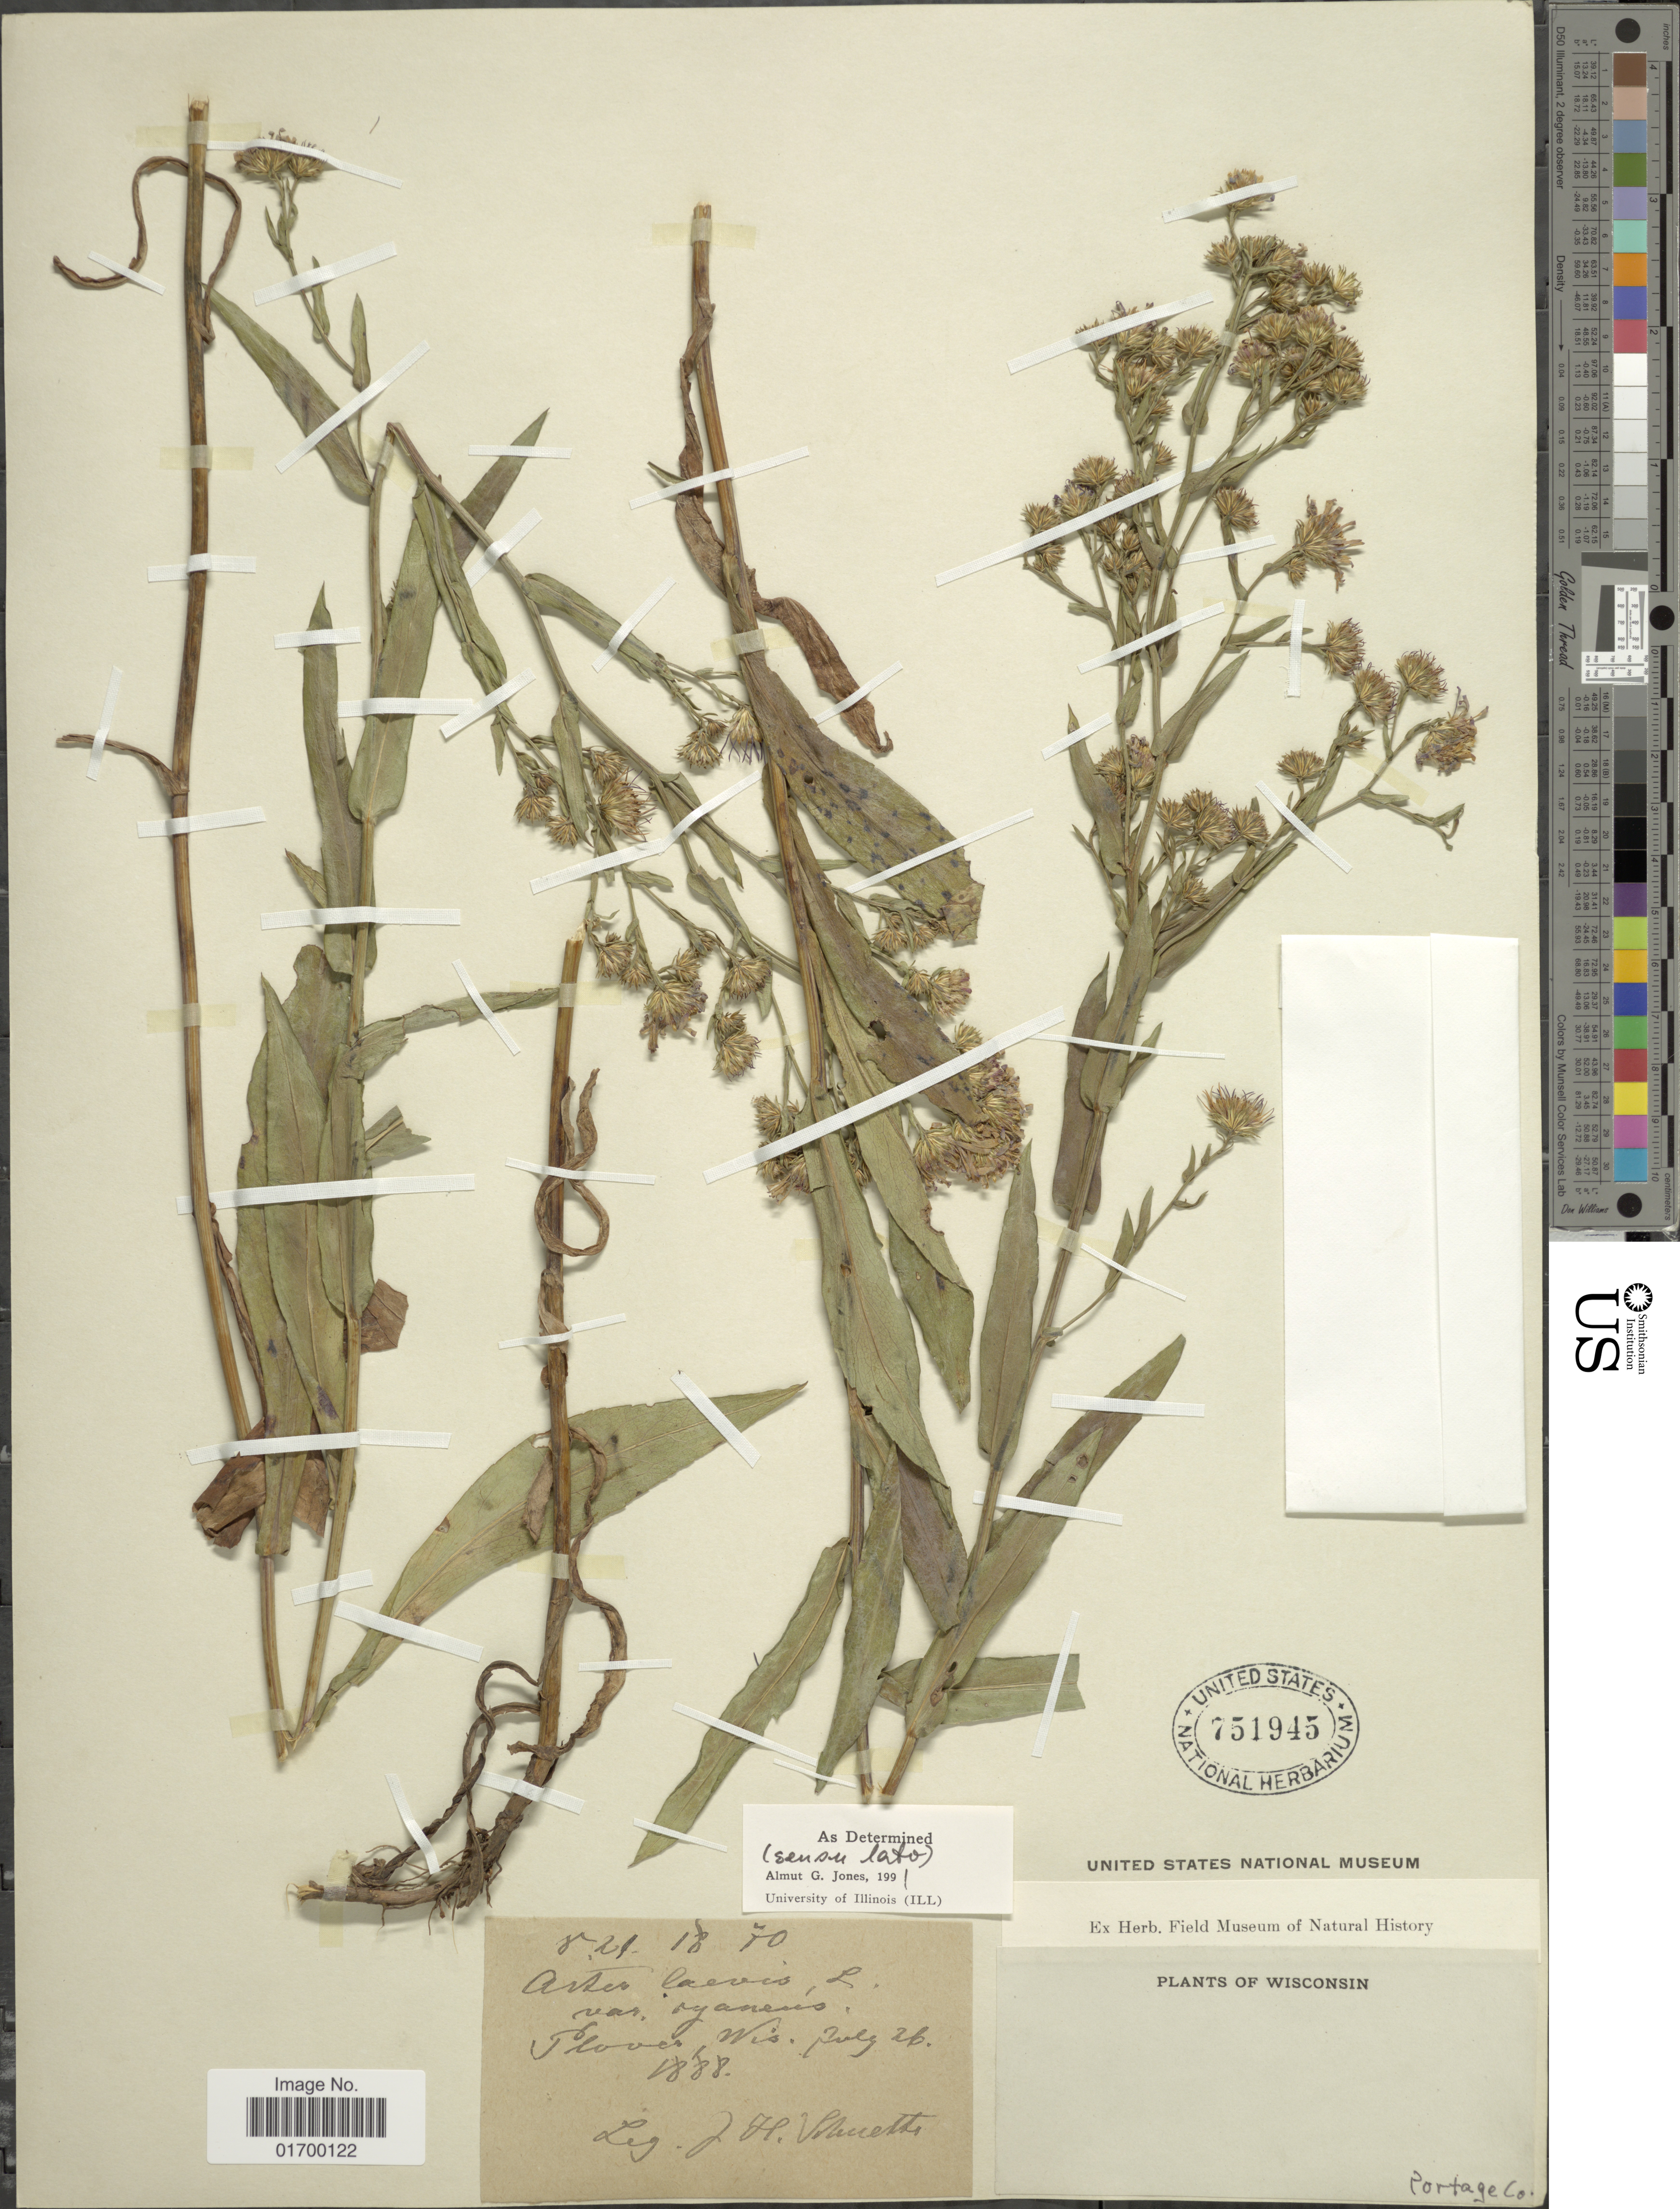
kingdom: Plantae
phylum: Tracheophyta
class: Magnoliopsida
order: Asterales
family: Asteraceae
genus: Symphyotrichum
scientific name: Symphyotrichum laeve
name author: (L.) Á. Löve & D. Löve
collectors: J. H. Schuette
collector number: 1870?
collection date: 1888-07-26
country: United States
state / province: Wisconsin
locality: Plover.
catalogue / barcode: US 751945